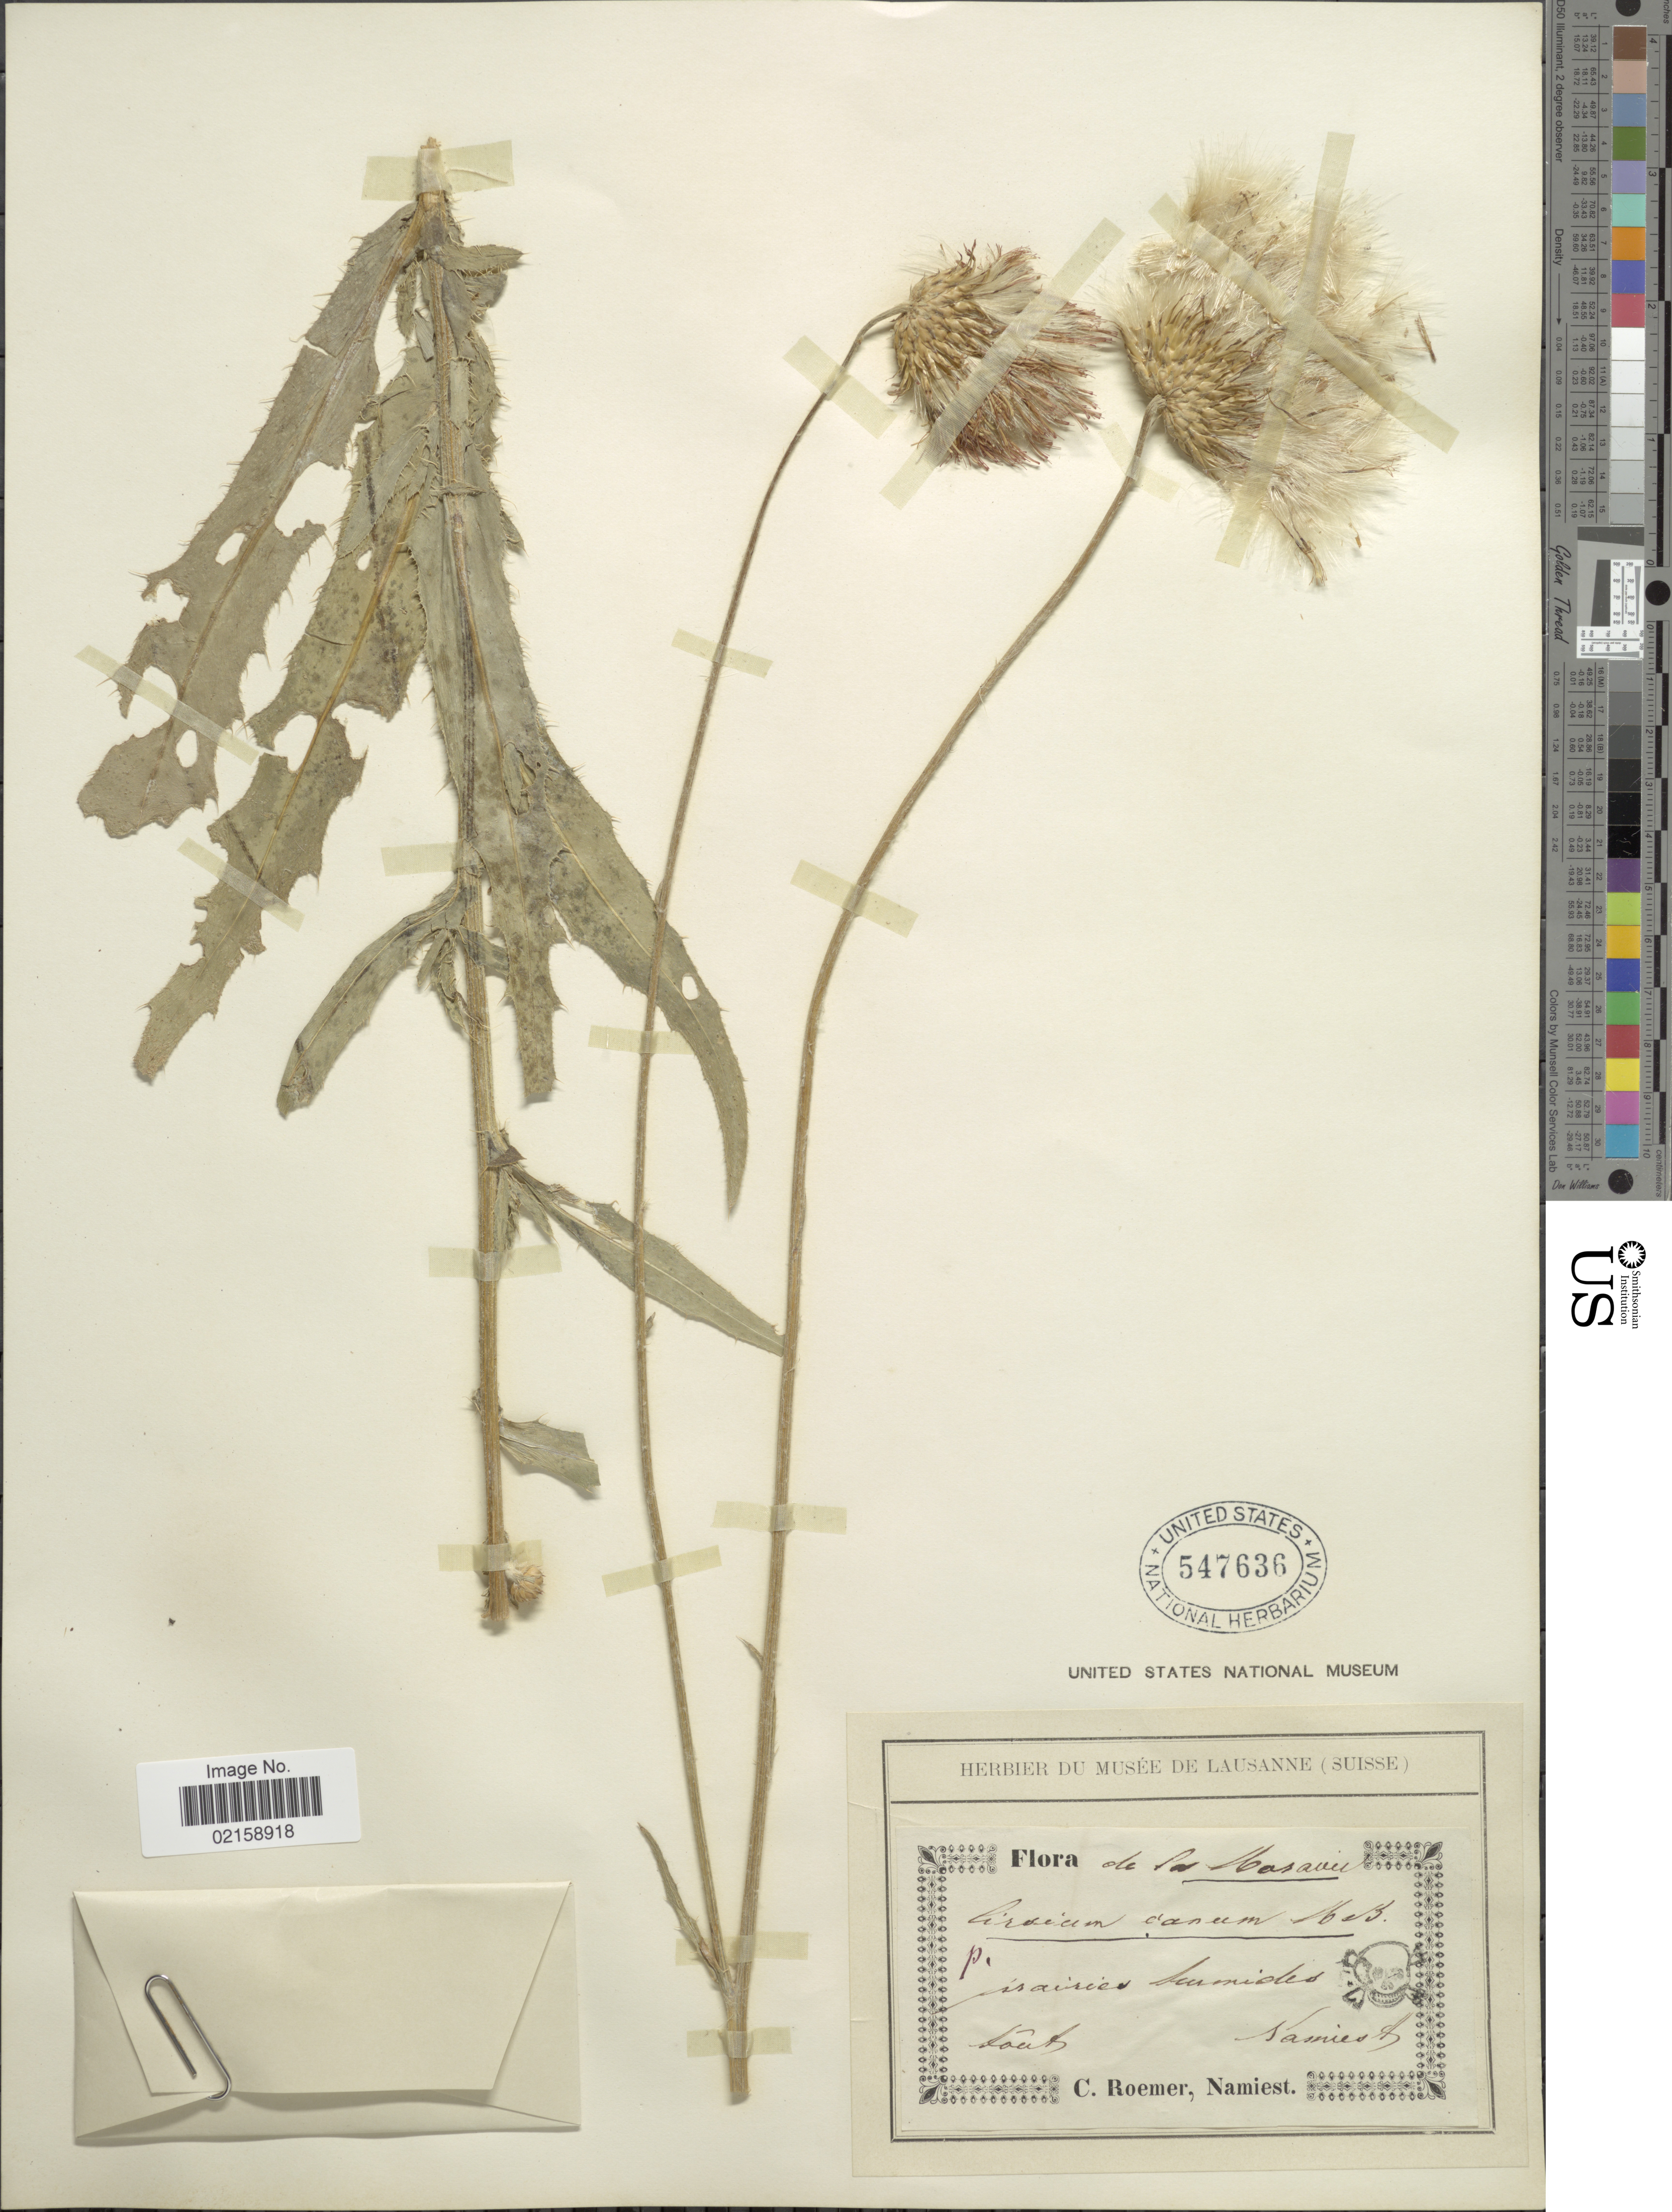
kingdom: Plantae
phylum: Tracheophyta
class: Magnoliopsida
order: Asterales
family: Asteraceae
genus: Cirsium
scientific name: Cirsium canum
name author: M. Bieb.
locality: La Ibaravier, in airies humides, Namiest. [interpreted]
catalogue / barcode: US 547636